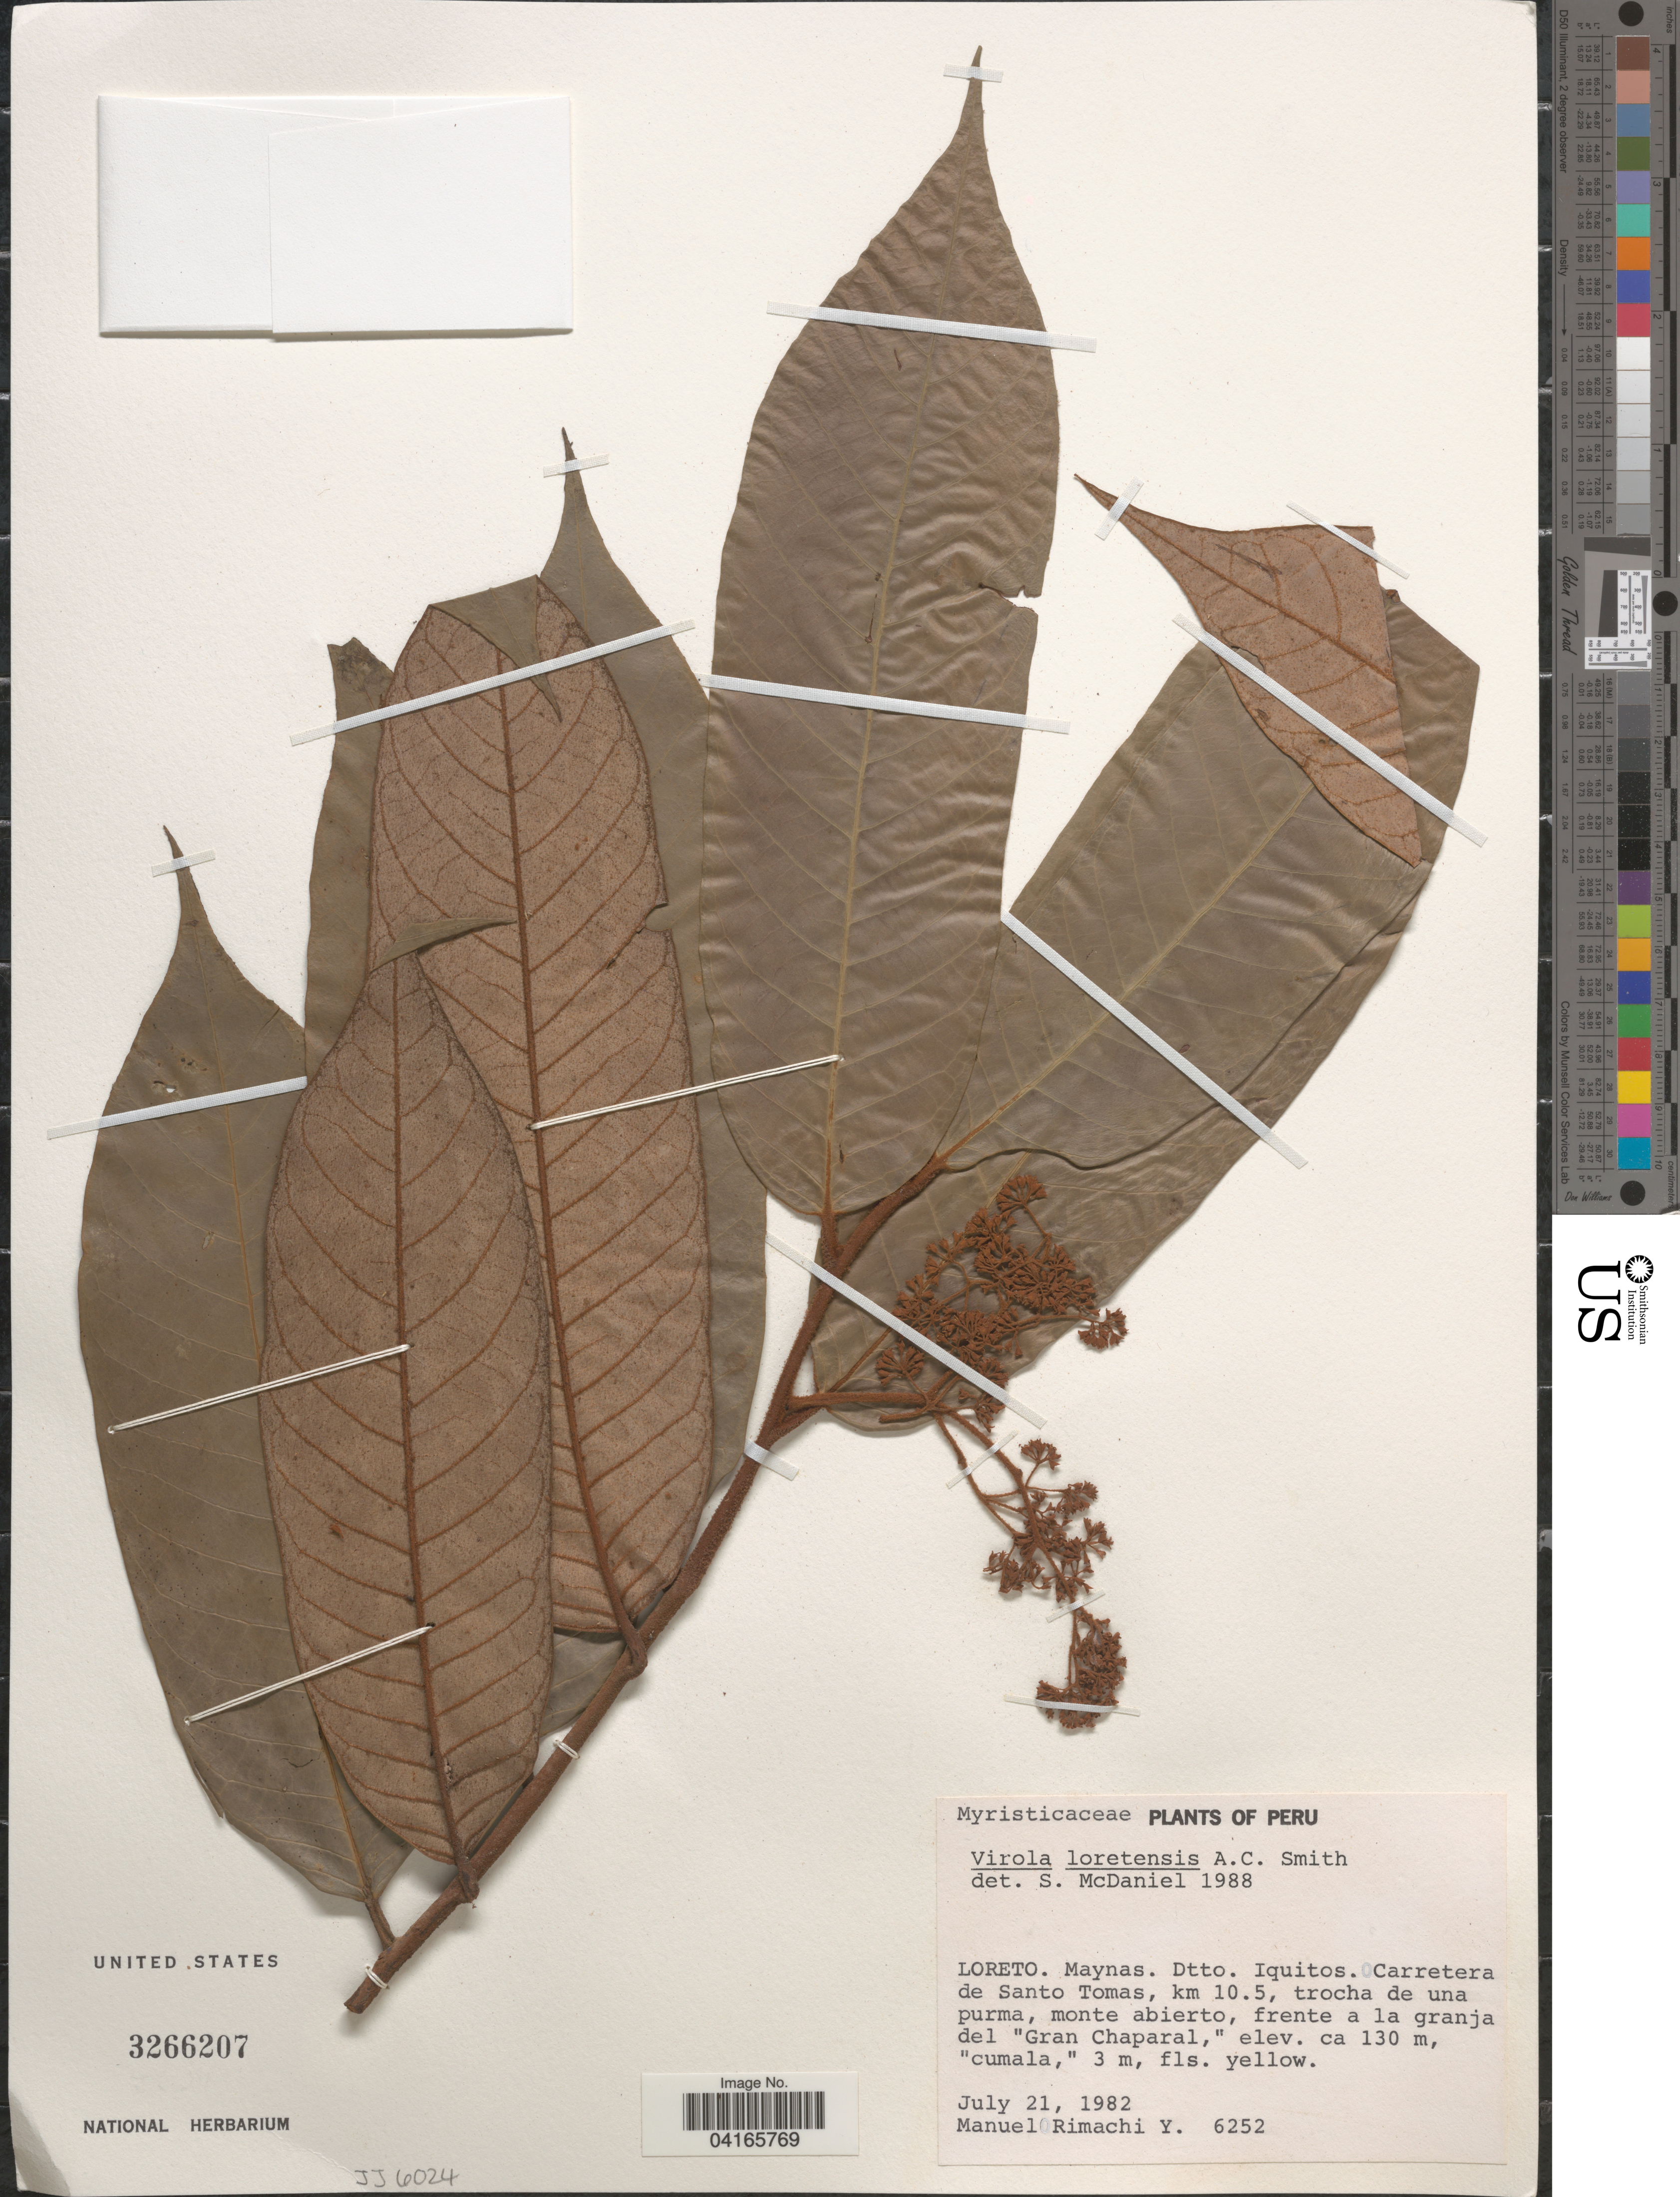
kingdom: Plantae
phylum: Tracheophyta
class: Magnoliopsida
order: Magnoliales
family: Myristicaceae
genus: Virola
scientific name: Virola loretensis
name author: A.C. Sm.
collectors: M. Rimachi Y.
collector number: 6252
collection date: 1982-07-21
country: Peru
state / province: Loreto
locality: Maynas. Dtto. Iquitos. Carretera de Santo Tomas, km 10.5, trocha de una purma, monte abierto, frente a la granja del "Gran Chaparal".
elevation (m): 130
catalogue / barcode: US 3266207